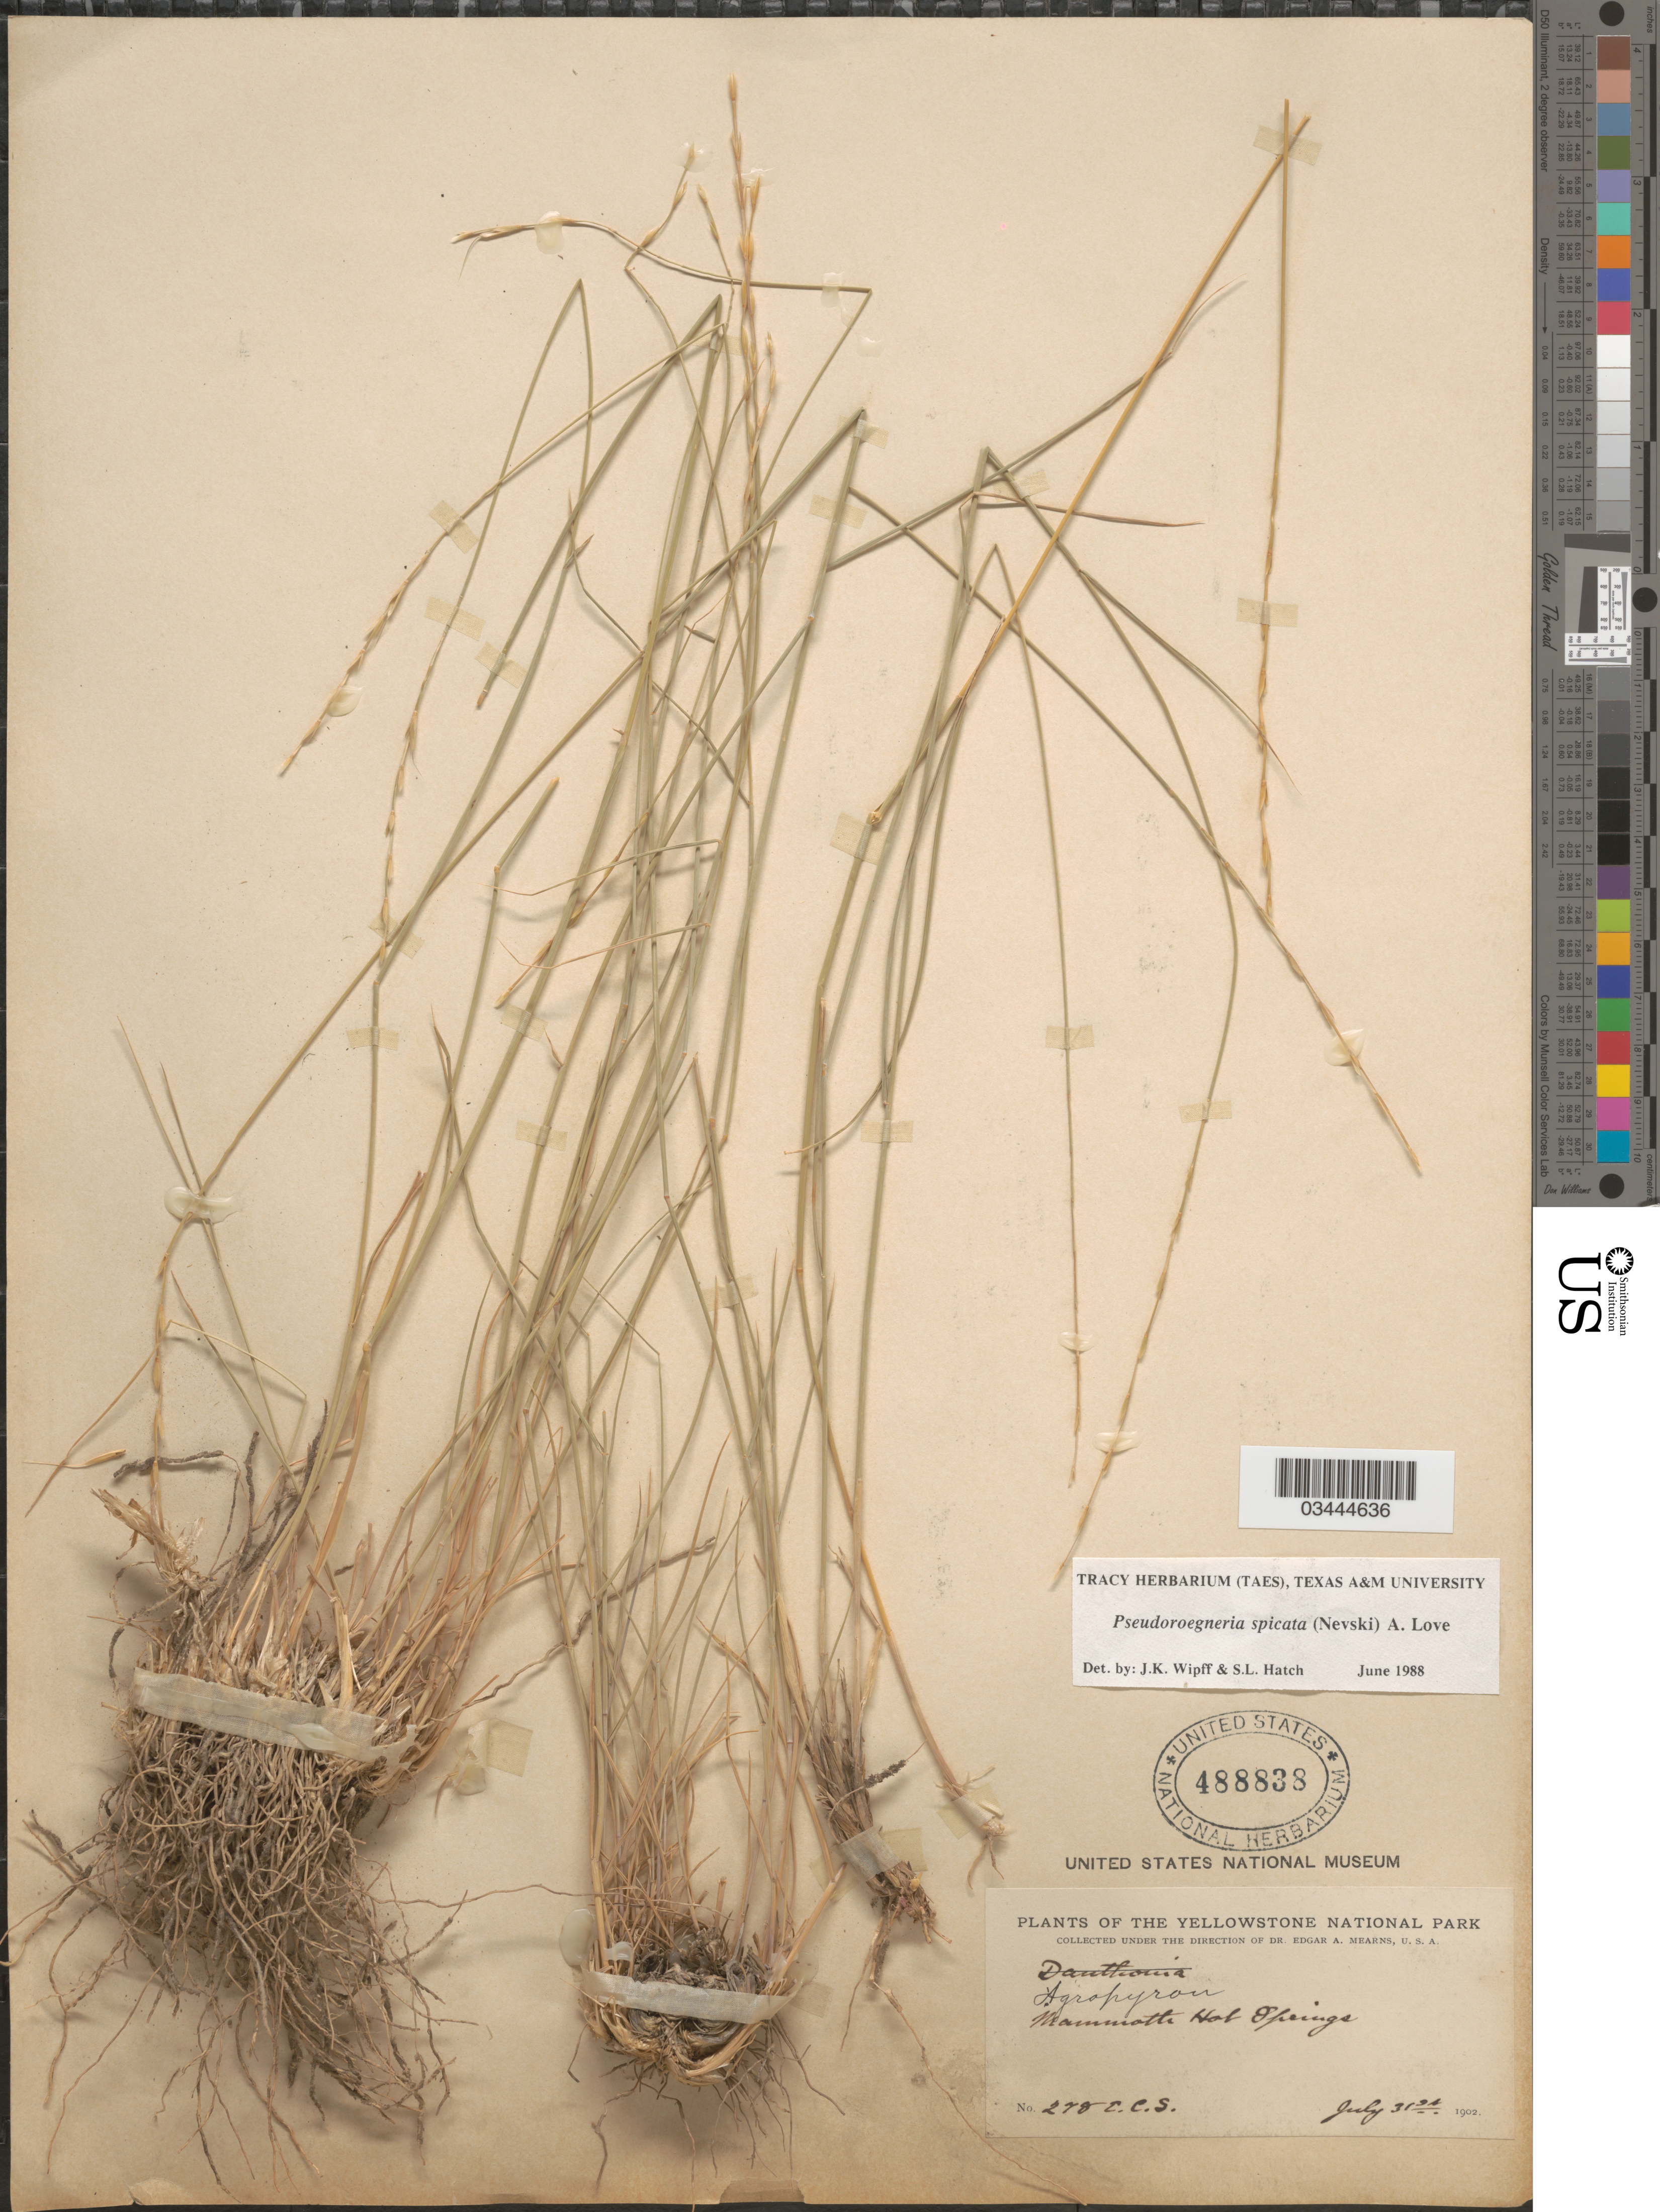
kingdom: Plantae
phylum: Tracheophyta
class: Liliopsida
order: Poales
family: Poaceae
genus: Pseudoroegneria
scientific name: Pseudoroegneria spicata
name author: (Pursh) Á. Löve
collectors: E. C. Smith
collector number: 278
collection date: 1902-07-31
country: United States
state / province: Wyoming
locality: The Yellowstone National Park. Mammoth Hot Springs.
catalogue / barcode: US 488838